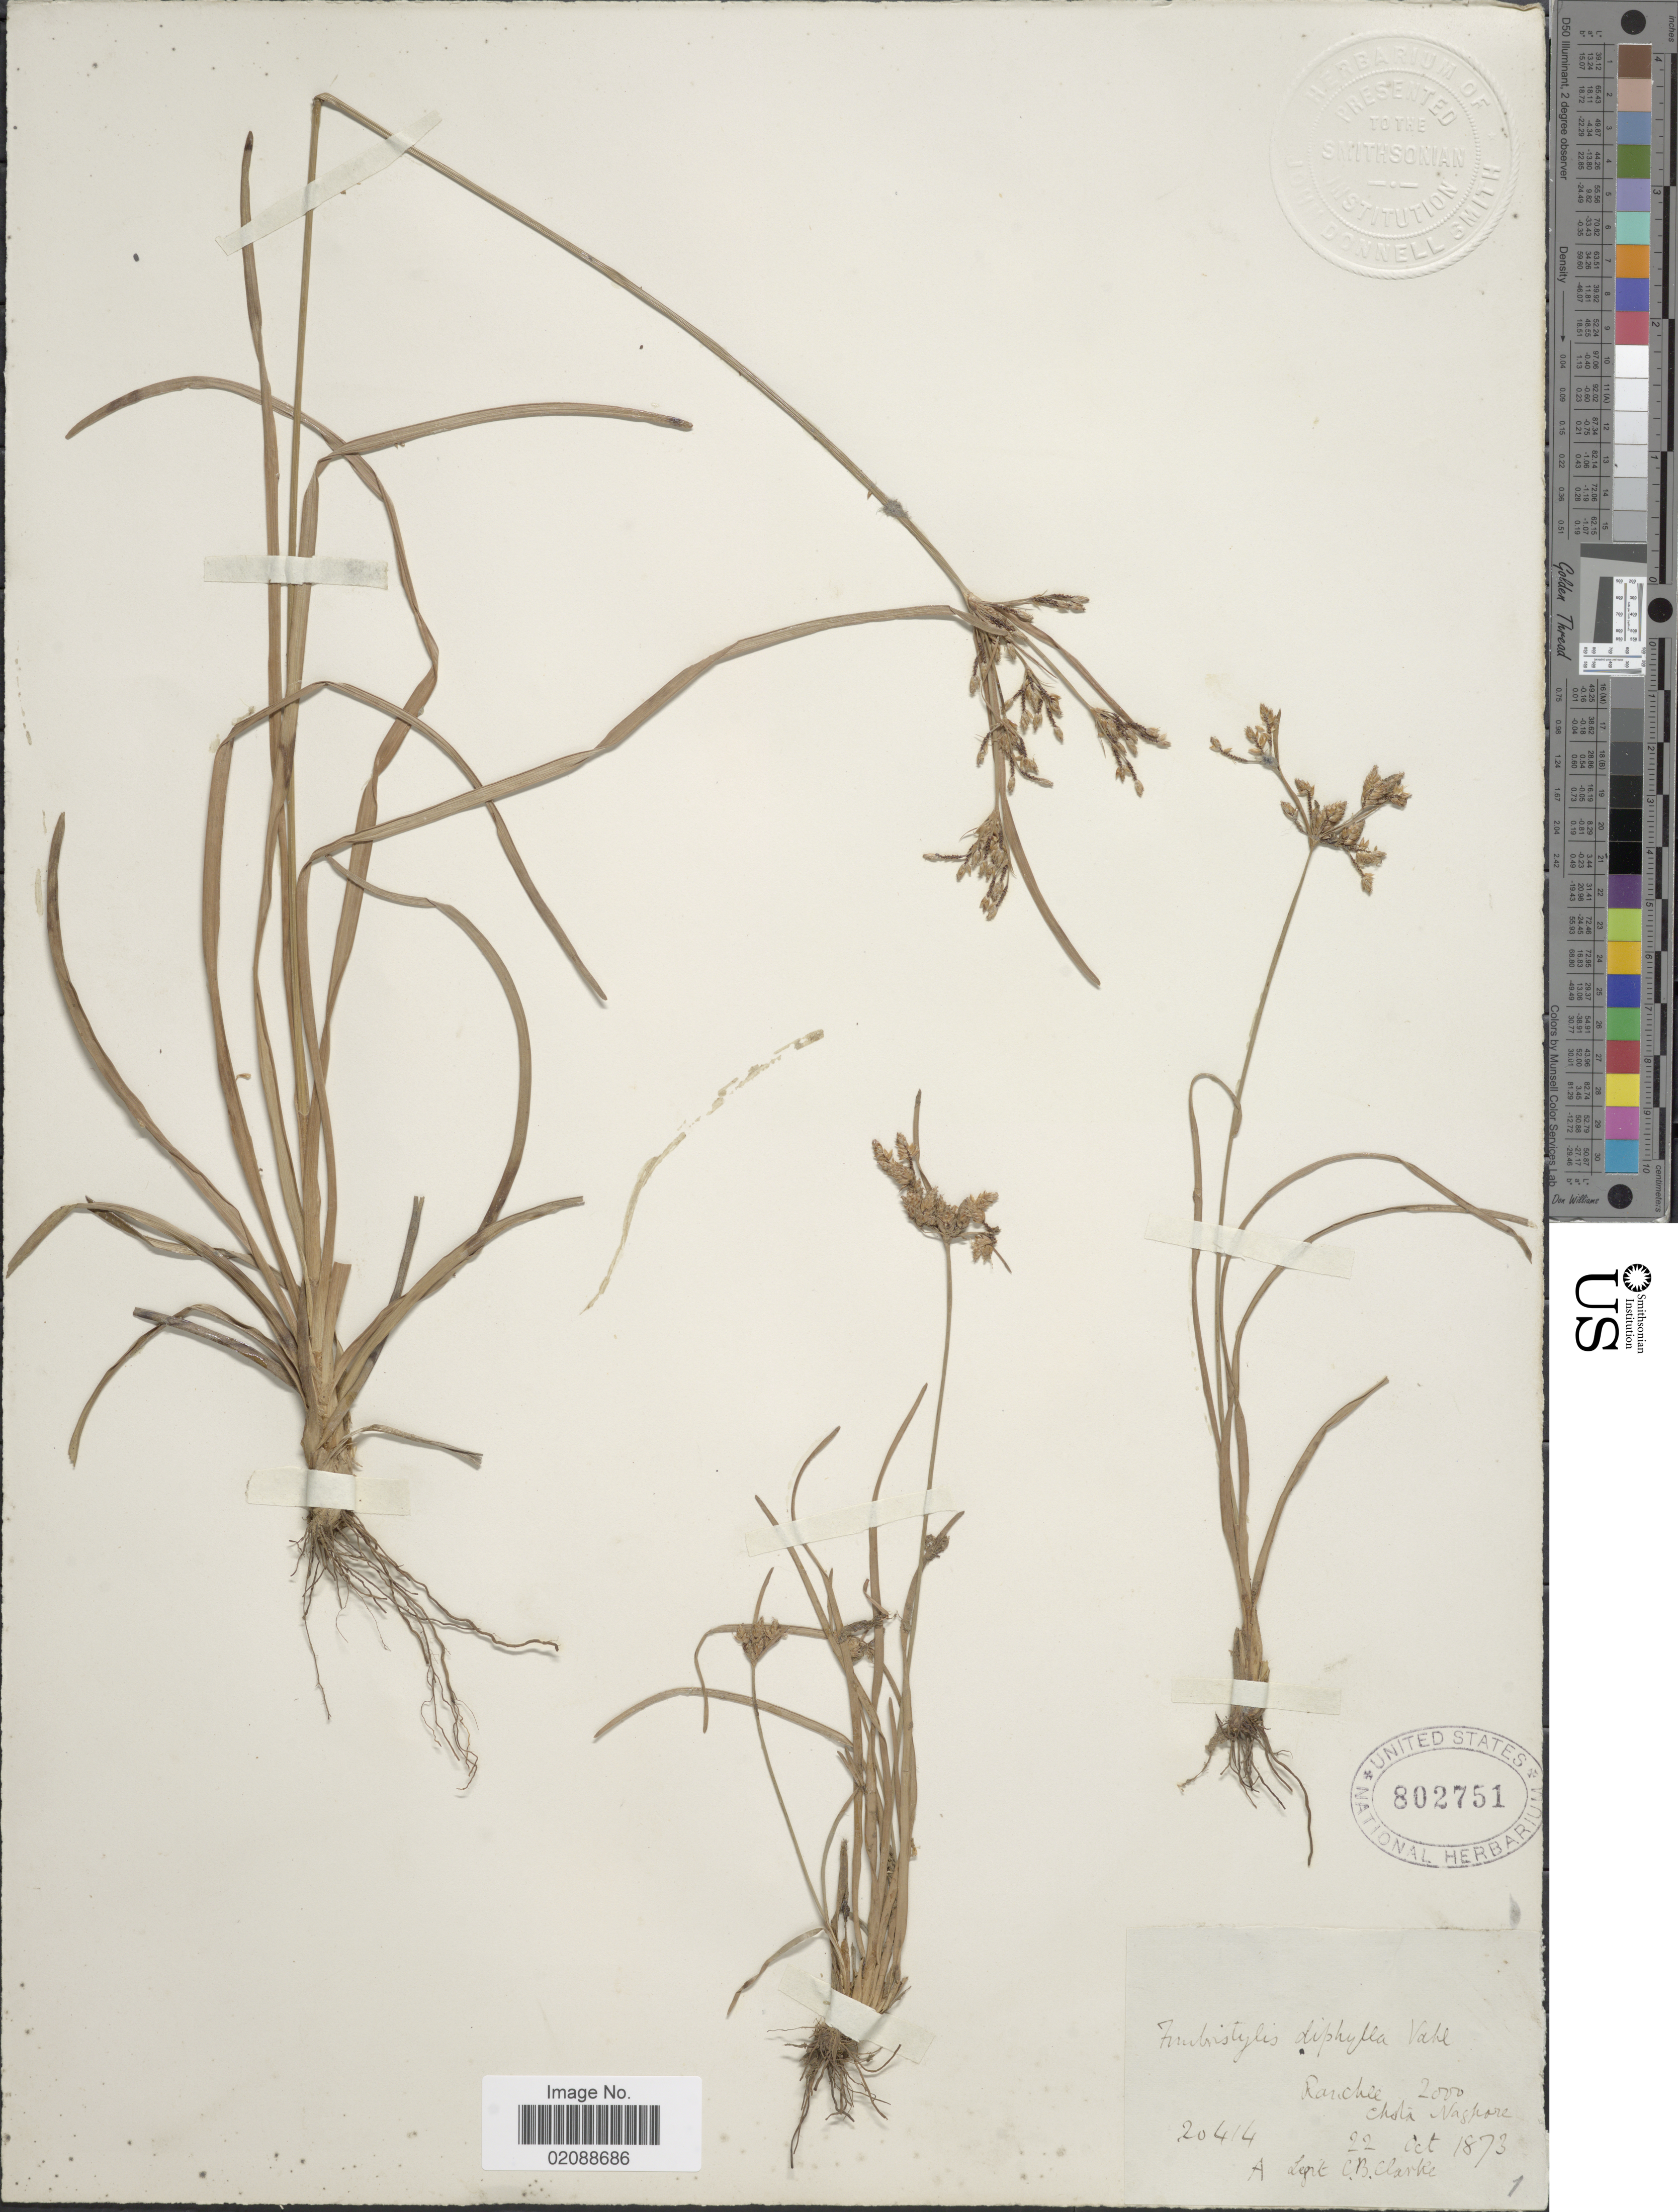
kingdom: Plantae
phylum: Tracheophyta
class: Liliopsida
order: Poales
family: Cyperaceae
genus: Fimbristylis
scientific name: Fimbristylis annua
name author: (All.) Roem. & Schult.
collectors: C. B. Clarke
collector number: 20414/1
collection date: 1873-10-22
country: India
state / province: Jharkhand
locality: Ranchee, Chota Nagpore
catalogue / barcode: US 802751